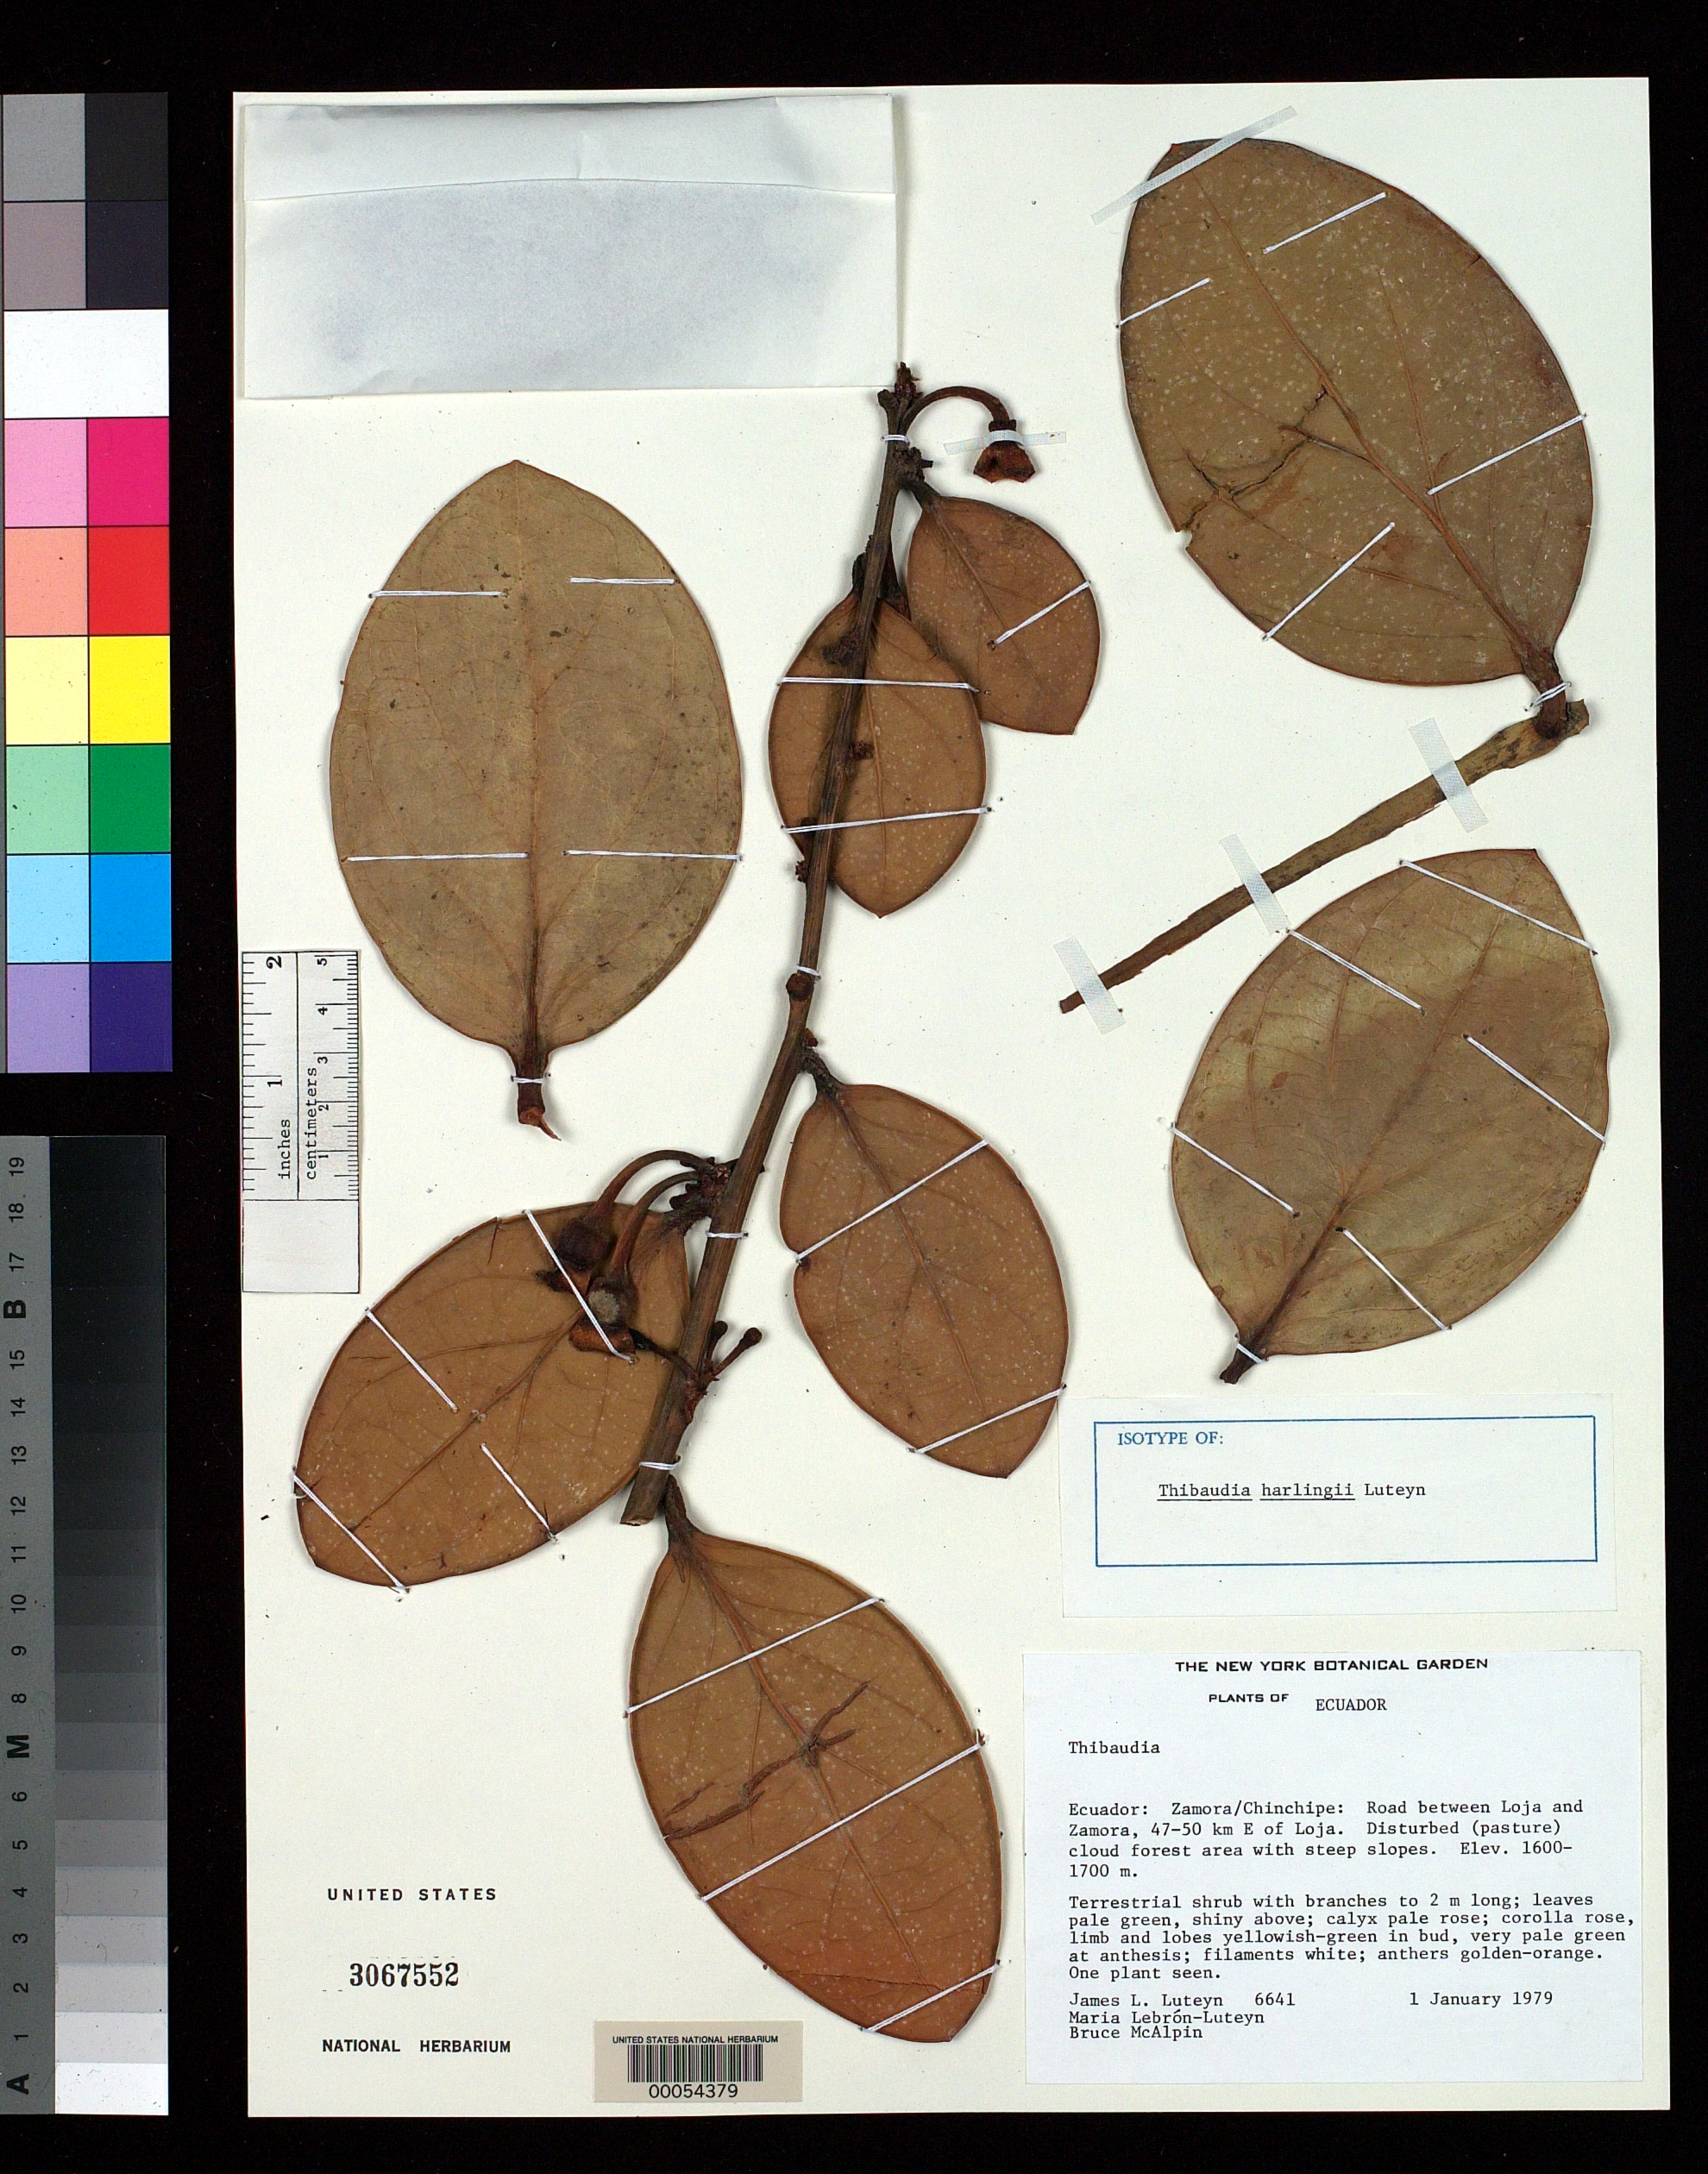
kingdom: Plantae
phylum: Tracheophyta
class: Magnoliopsida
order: Ericales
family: Ericaceae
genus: Thibaudia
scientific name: Thibaudia harlingii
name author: Luteyn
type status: Isotype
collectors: J. L. Luteyn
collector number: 6641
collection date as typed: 01 Jan 1979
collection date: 1979-01-01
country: Ecuador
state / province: Zamora-Chinchipe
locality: Loja-Zamora Road, 47-50 km E of Loja.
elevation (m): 1600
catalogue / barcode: US 3067552